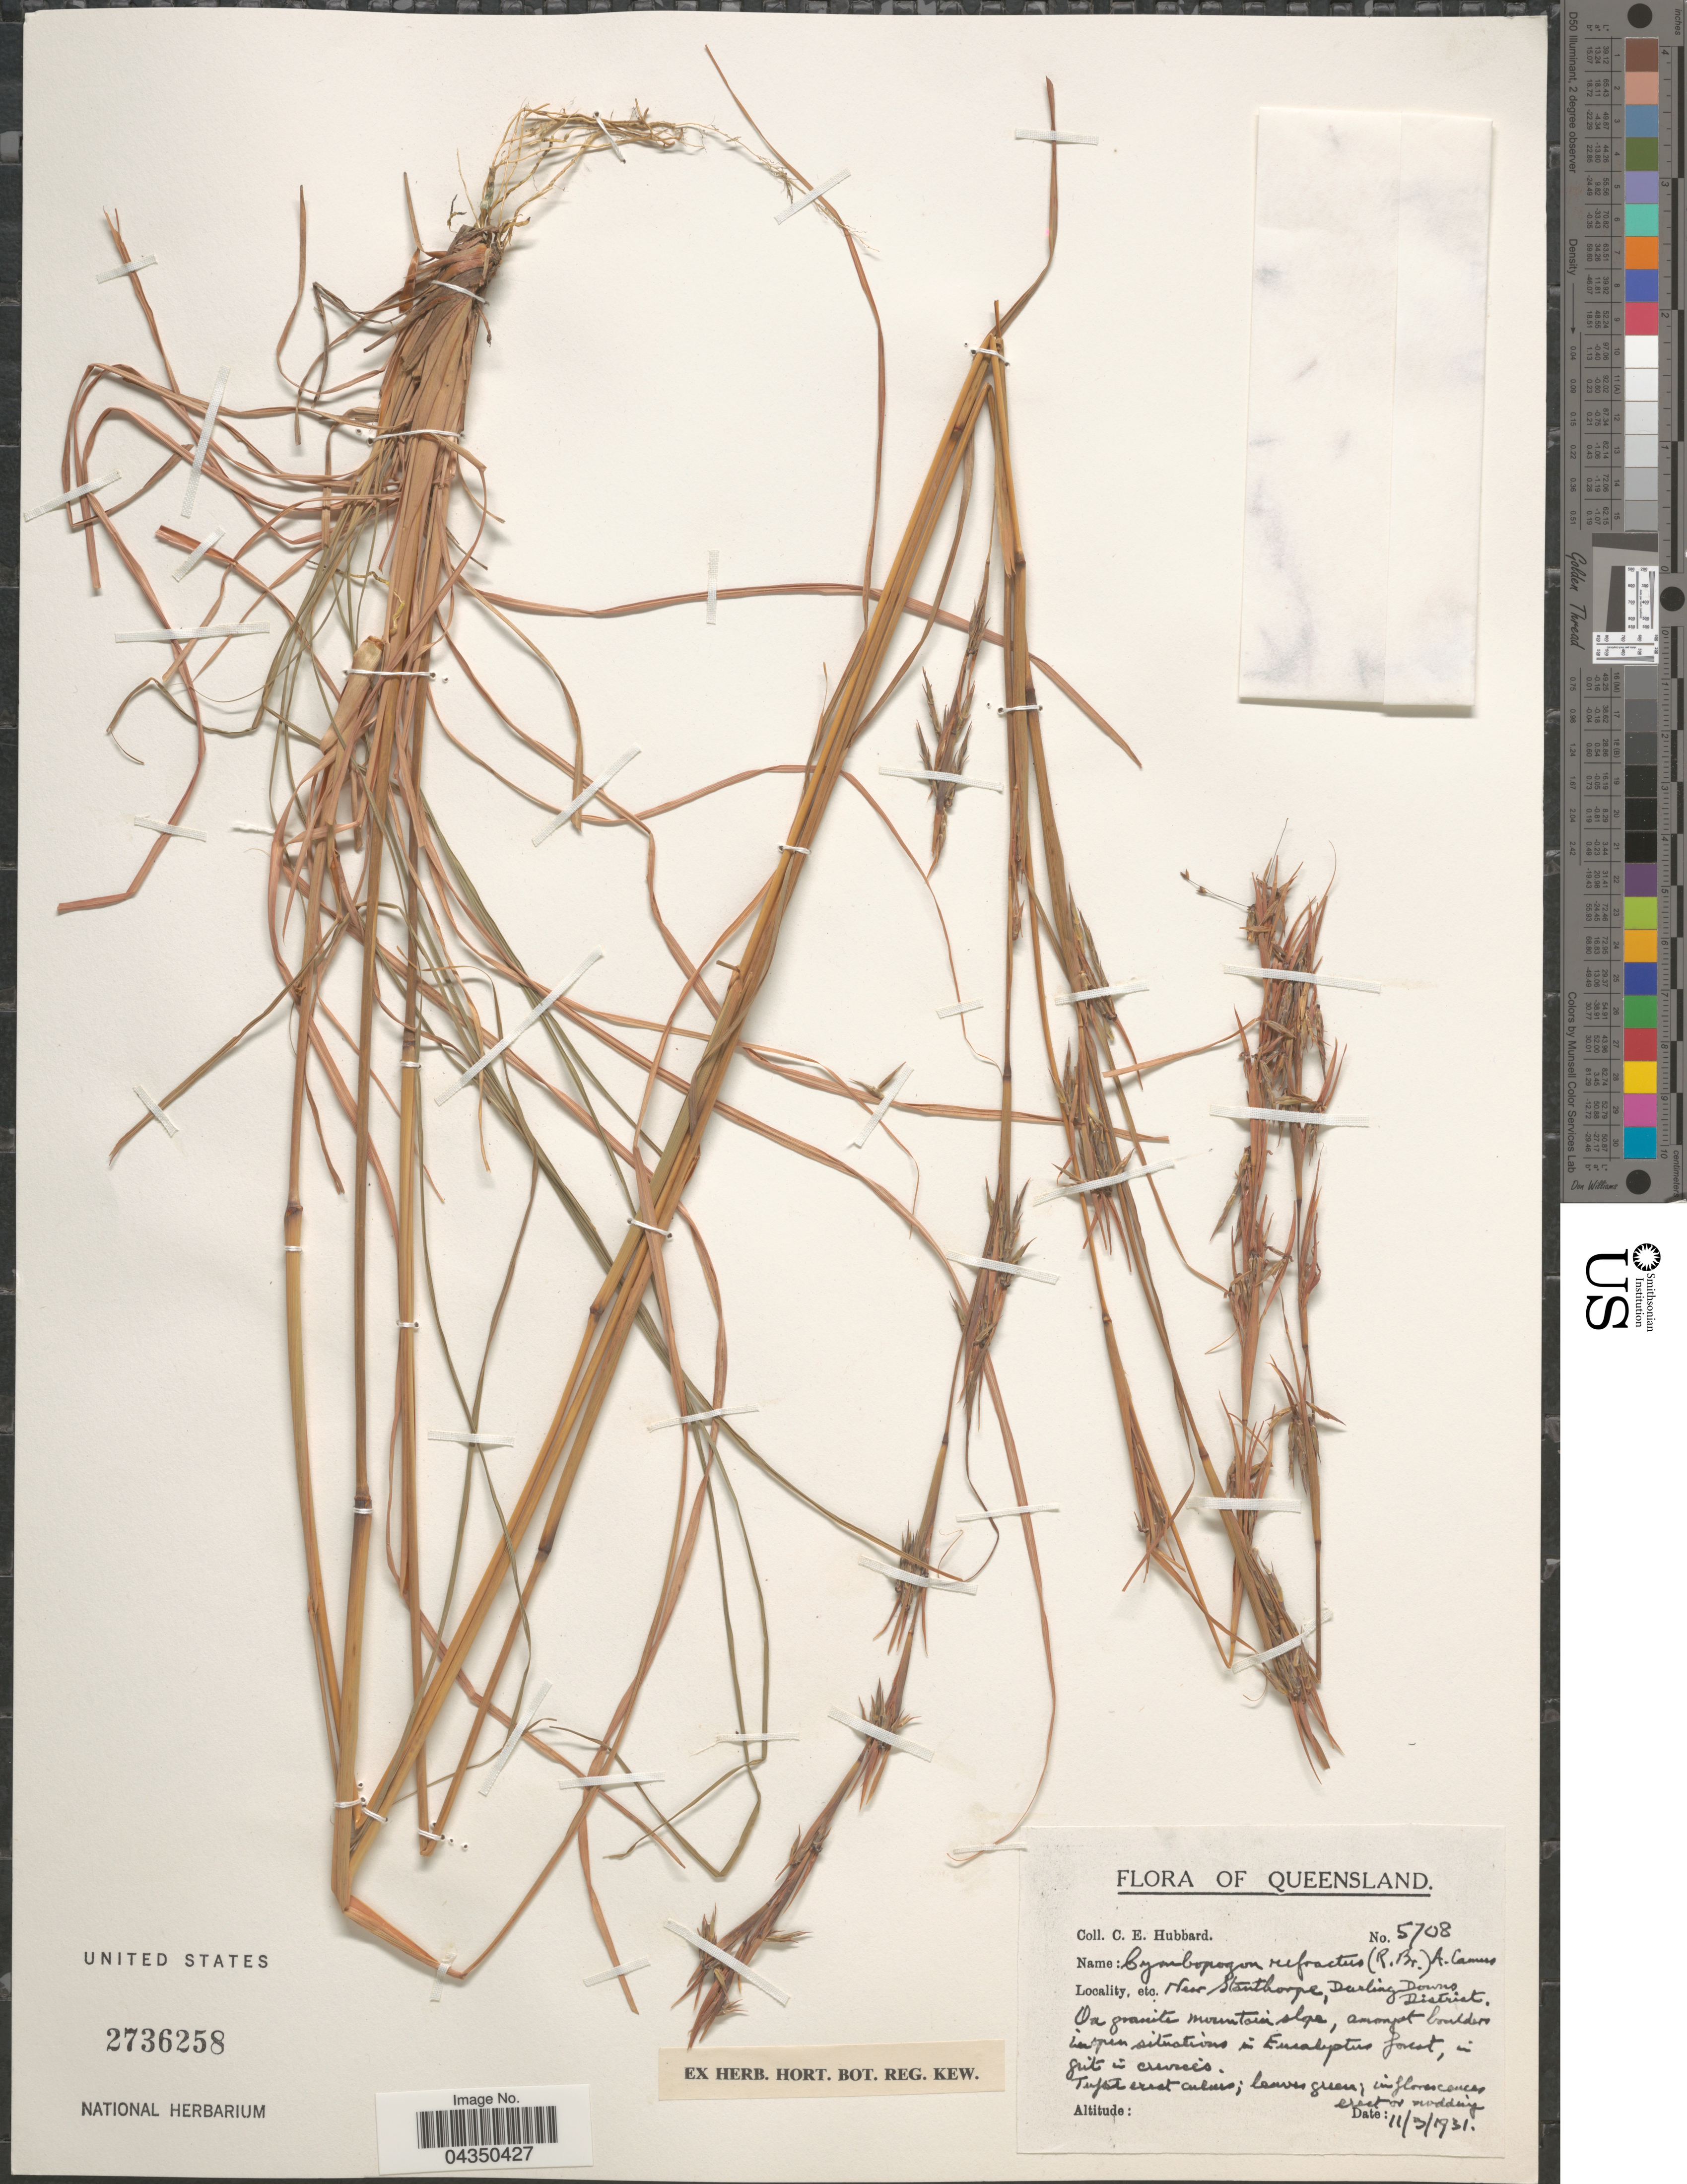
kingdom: Plantae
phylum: Tracheophyta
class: Liliopsida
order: Poales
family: Poaceae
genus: Cymbopogon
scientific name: Cymbopogon refractus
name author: (R. Br.) A. Camus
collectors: C. E. Hubbard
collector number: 5708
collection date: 1931-03-11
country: Australia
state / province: Queensland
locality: Near Stanthorpe, Darling Downs District.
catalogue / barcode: US 2736258